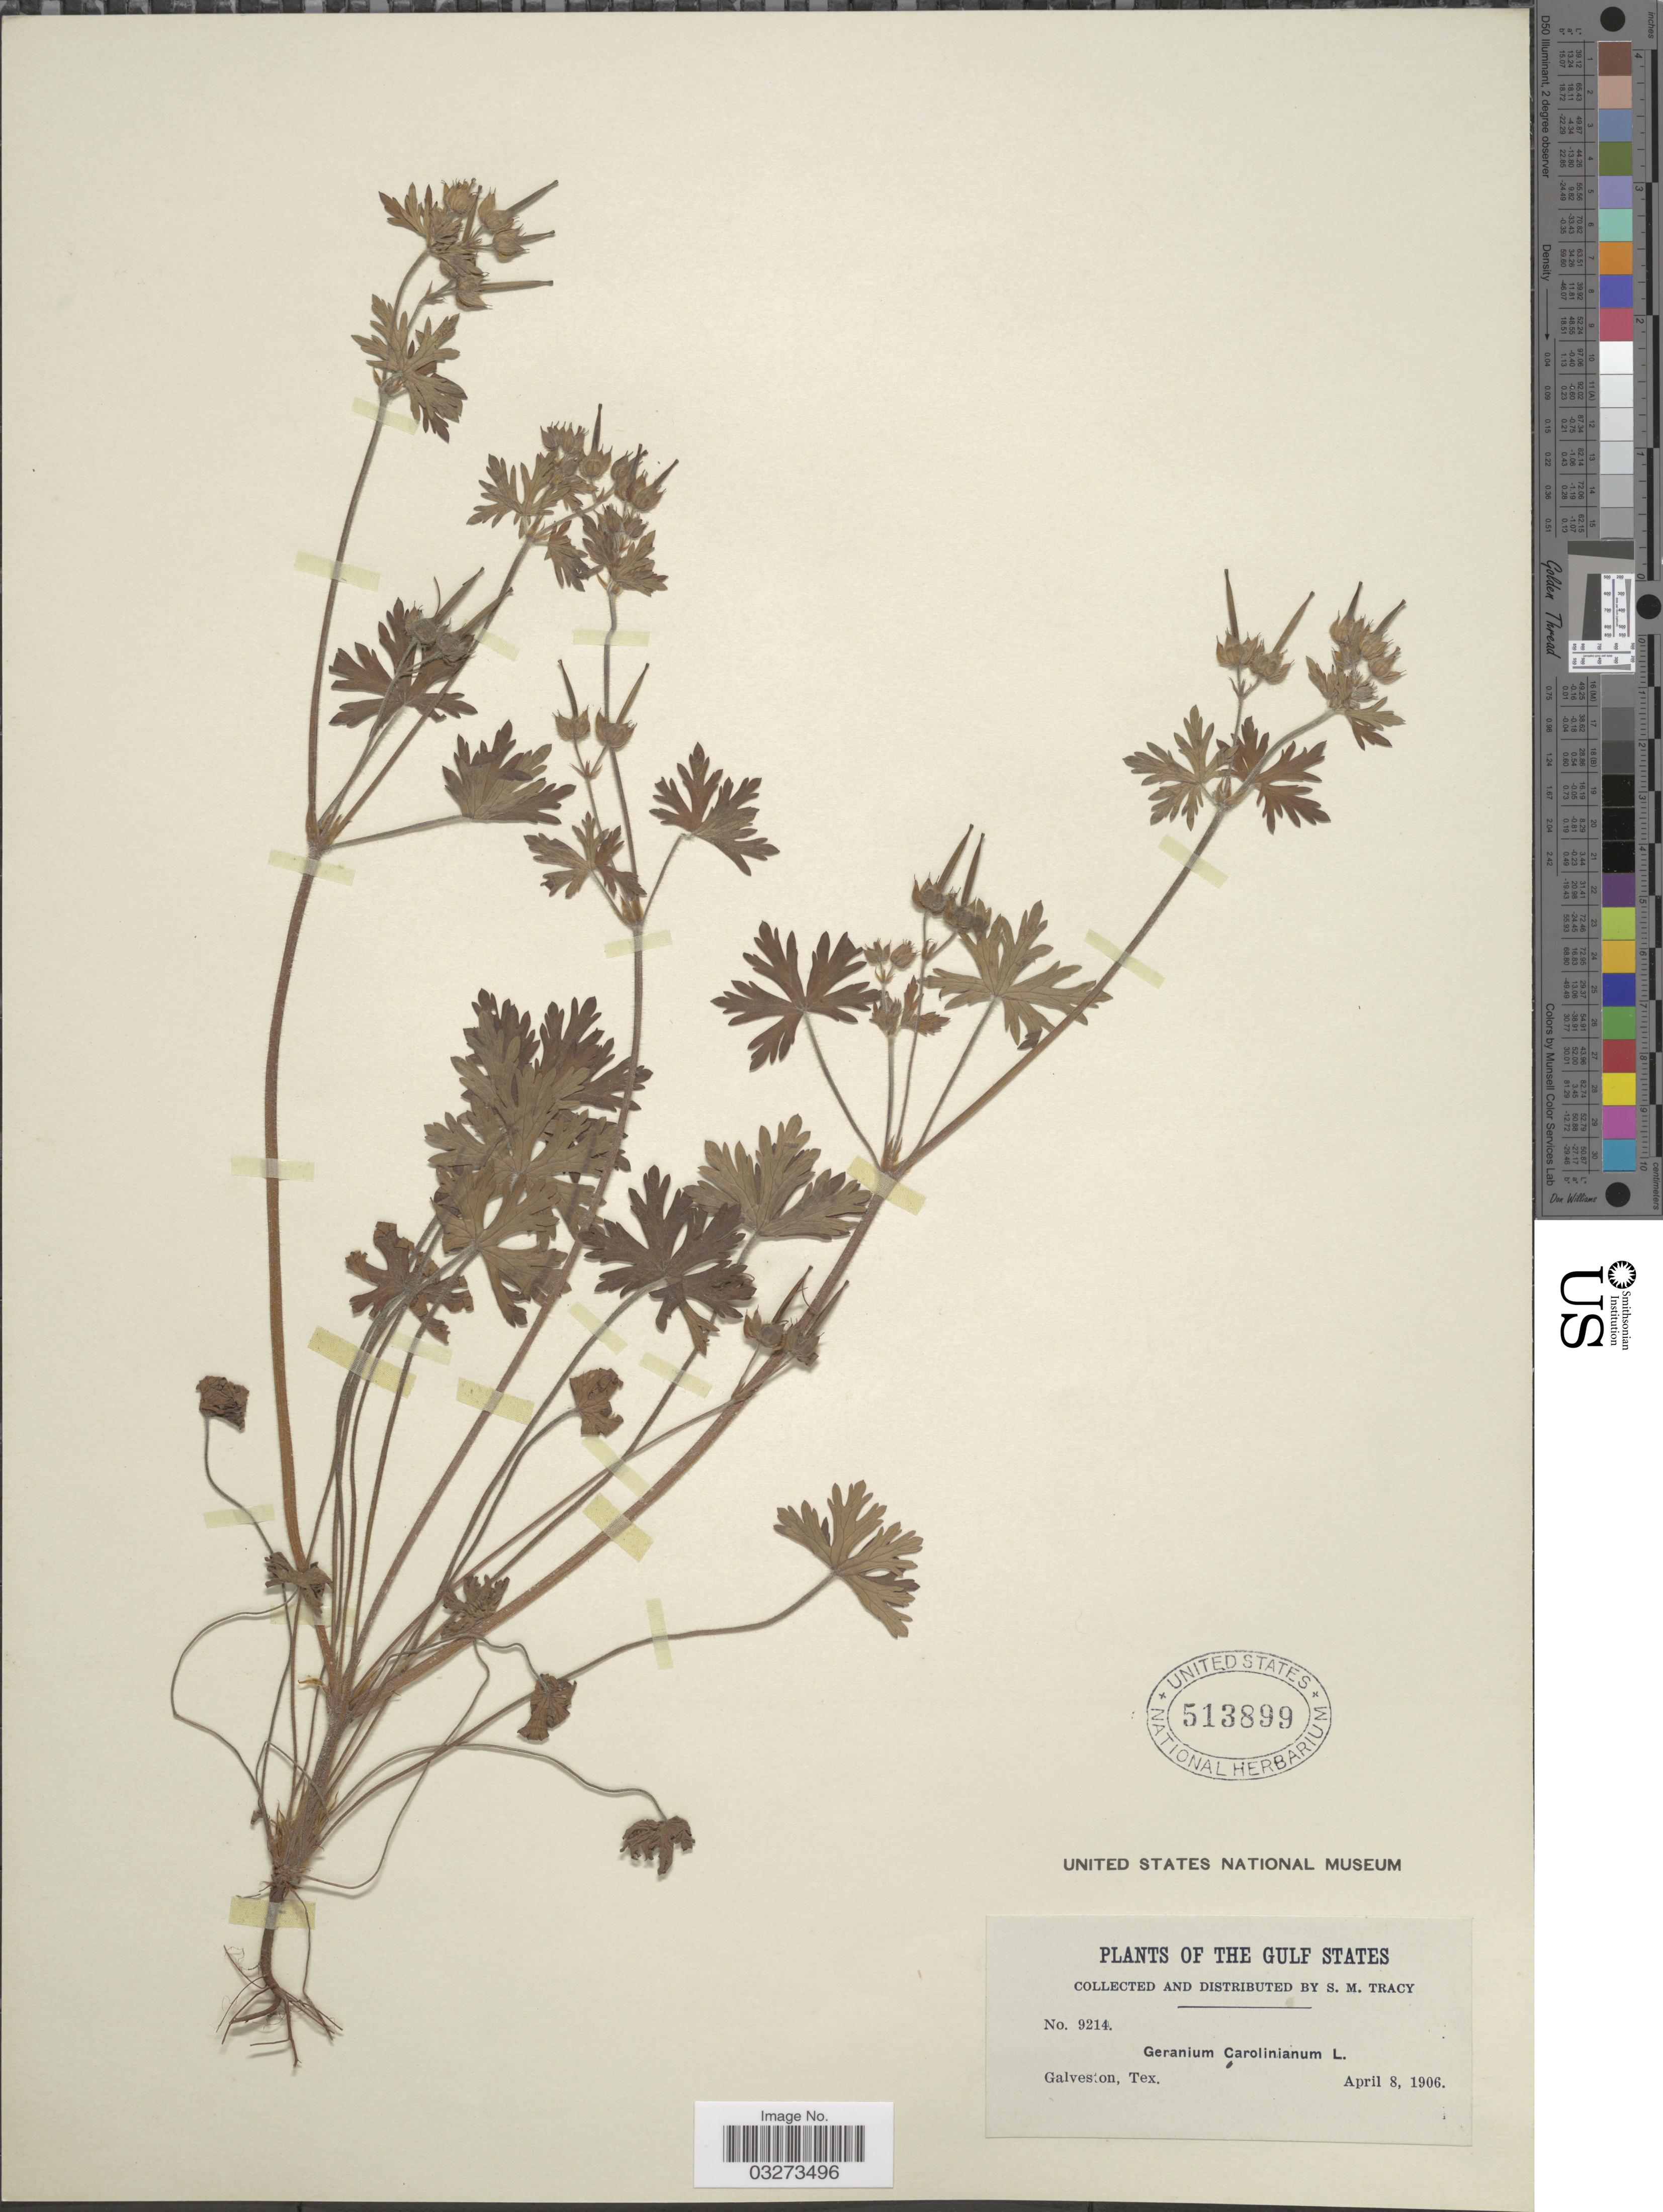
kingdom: Plantae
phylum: Tracheophyta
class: Magnoliopsida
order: Geraniales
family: Geraniaceae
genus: Geranium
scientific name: Geranium carolinianum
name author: L.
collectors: S. M. Tracy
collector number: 9214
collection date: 1906-04-08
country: United States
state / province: Texas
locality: The Gulf States, Galveston.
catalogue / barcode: US 513899